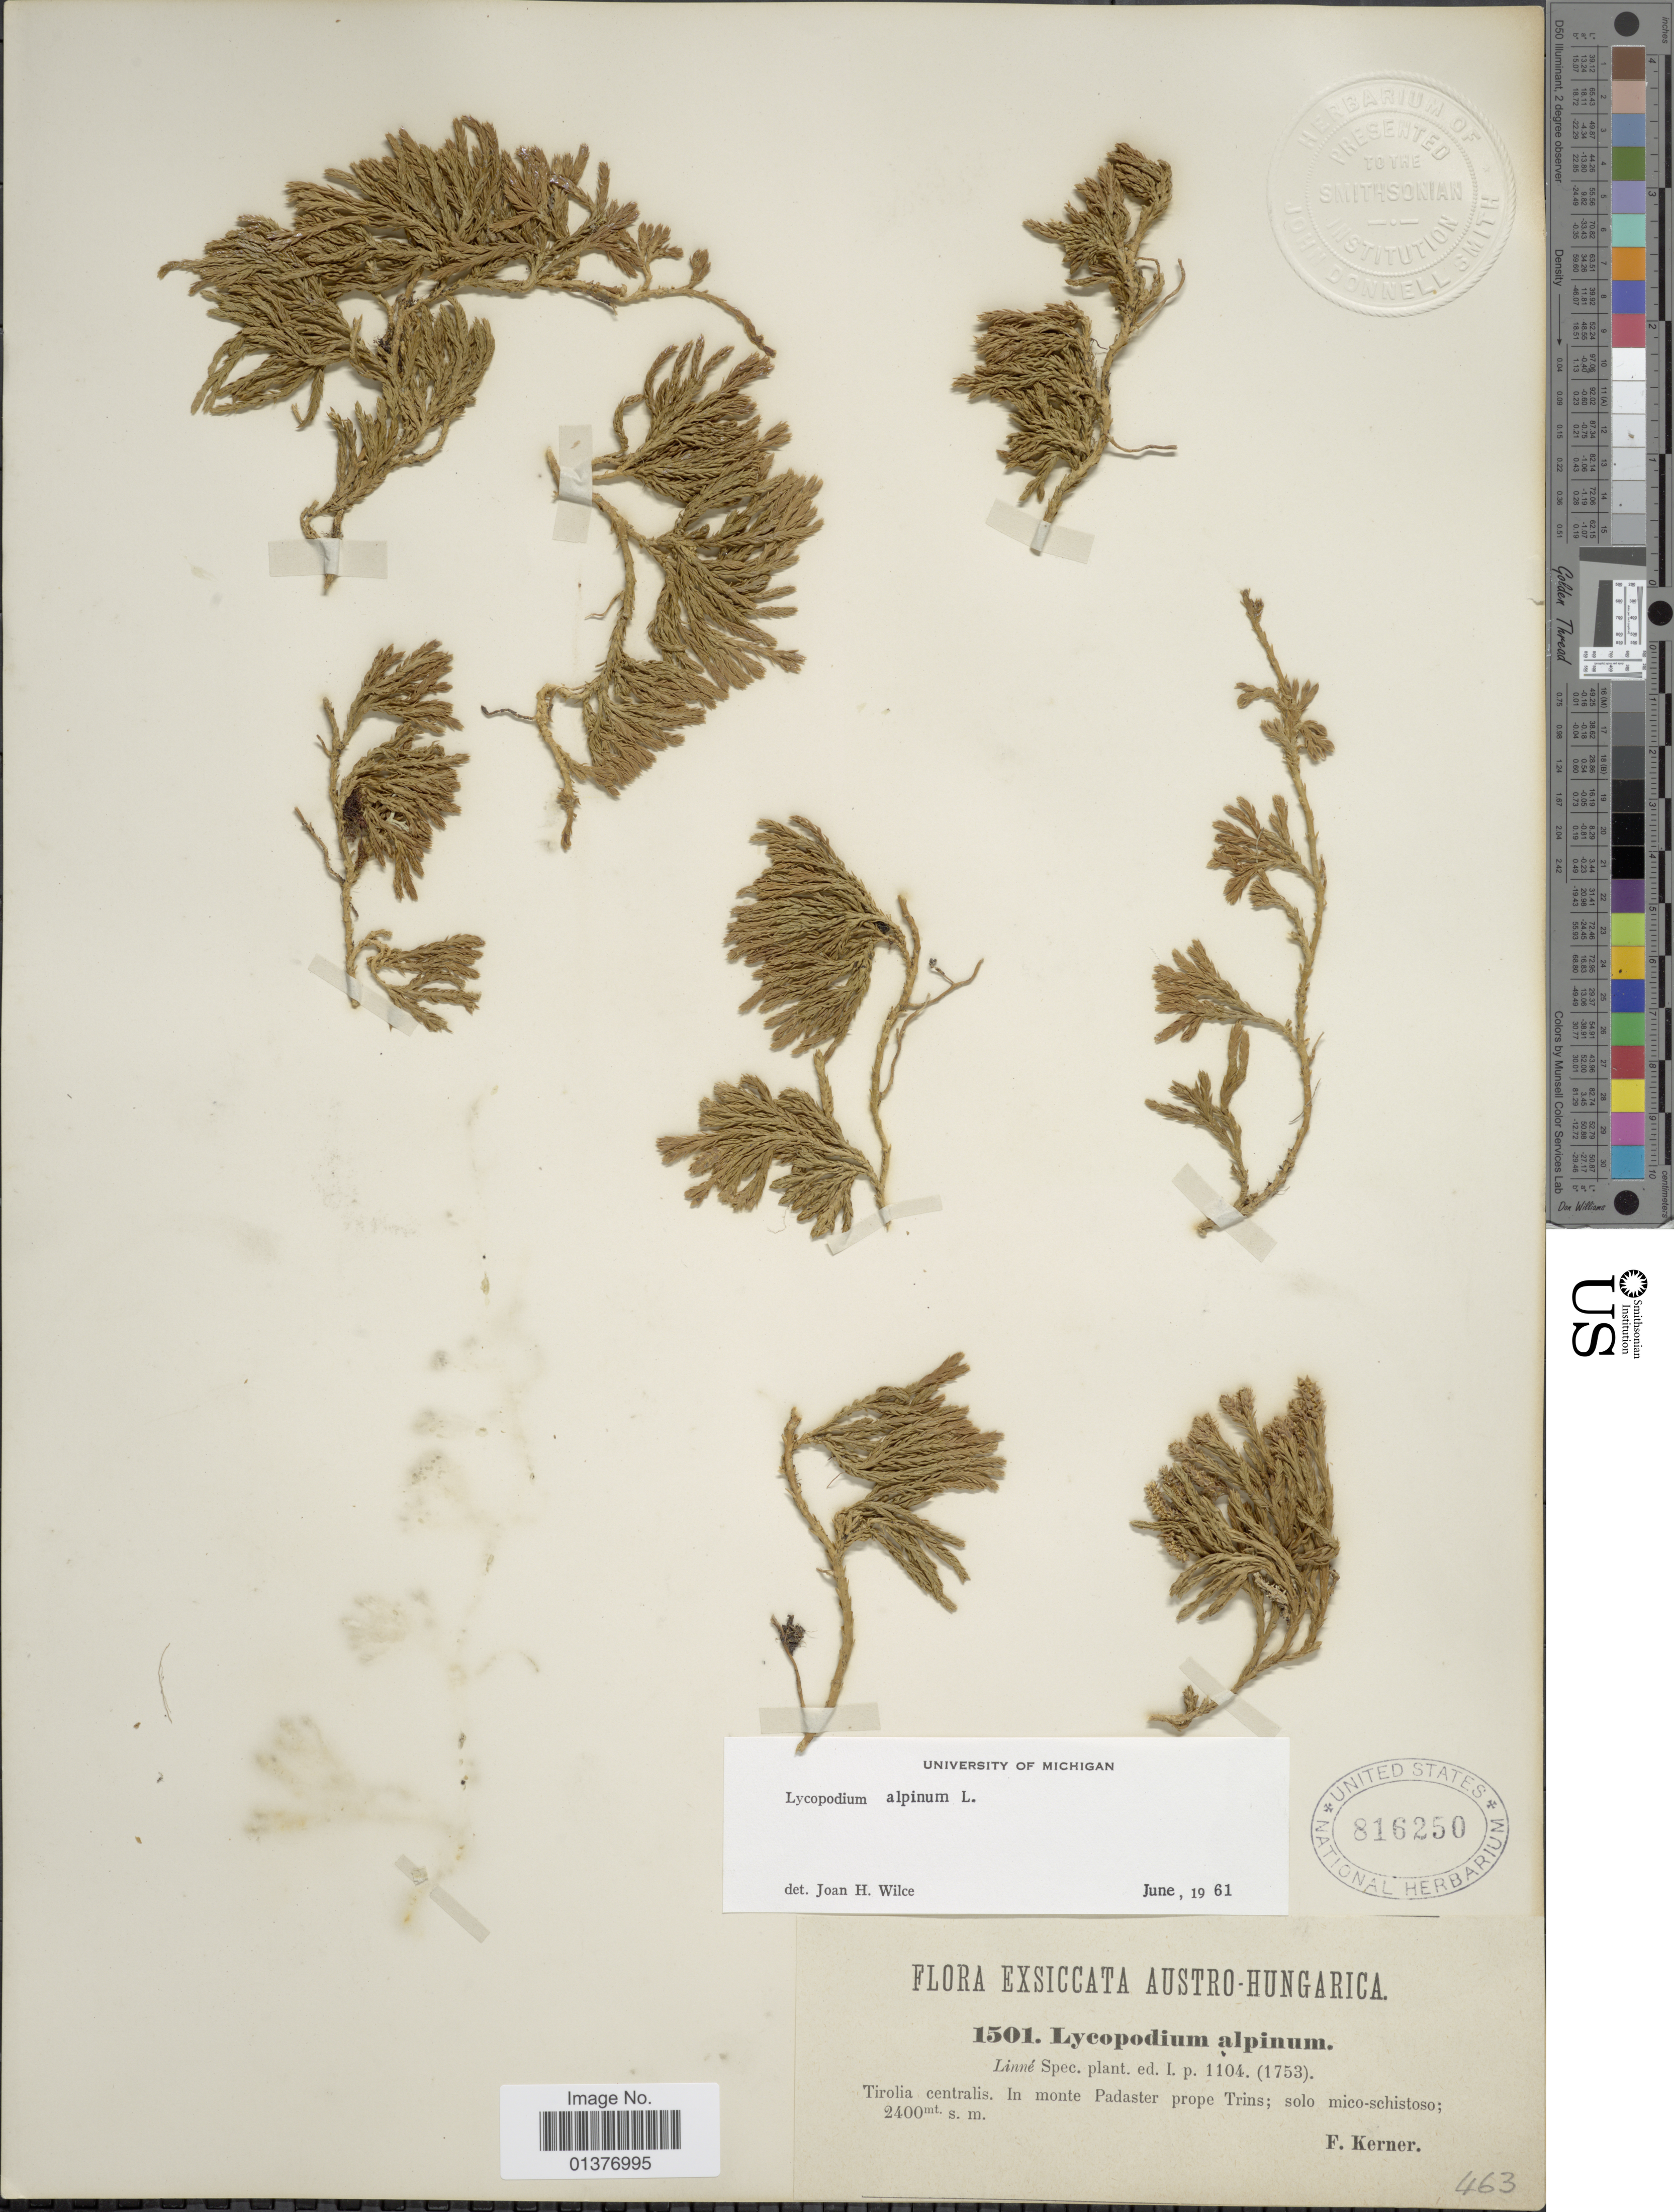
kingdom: Plantae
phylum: Tracheophyta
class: Lycopodiopsida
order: Lycopodiales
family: Lycopodiaceae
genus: Diphasiastrum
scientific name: Diphasiastrum alpinum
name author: (L.) Holub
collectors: F. Kerner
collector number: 1501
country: Austria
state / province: Tirol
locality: In monte Padaster prope Trins, solo mico-schistoso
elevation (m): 2400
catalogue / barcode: US 816250